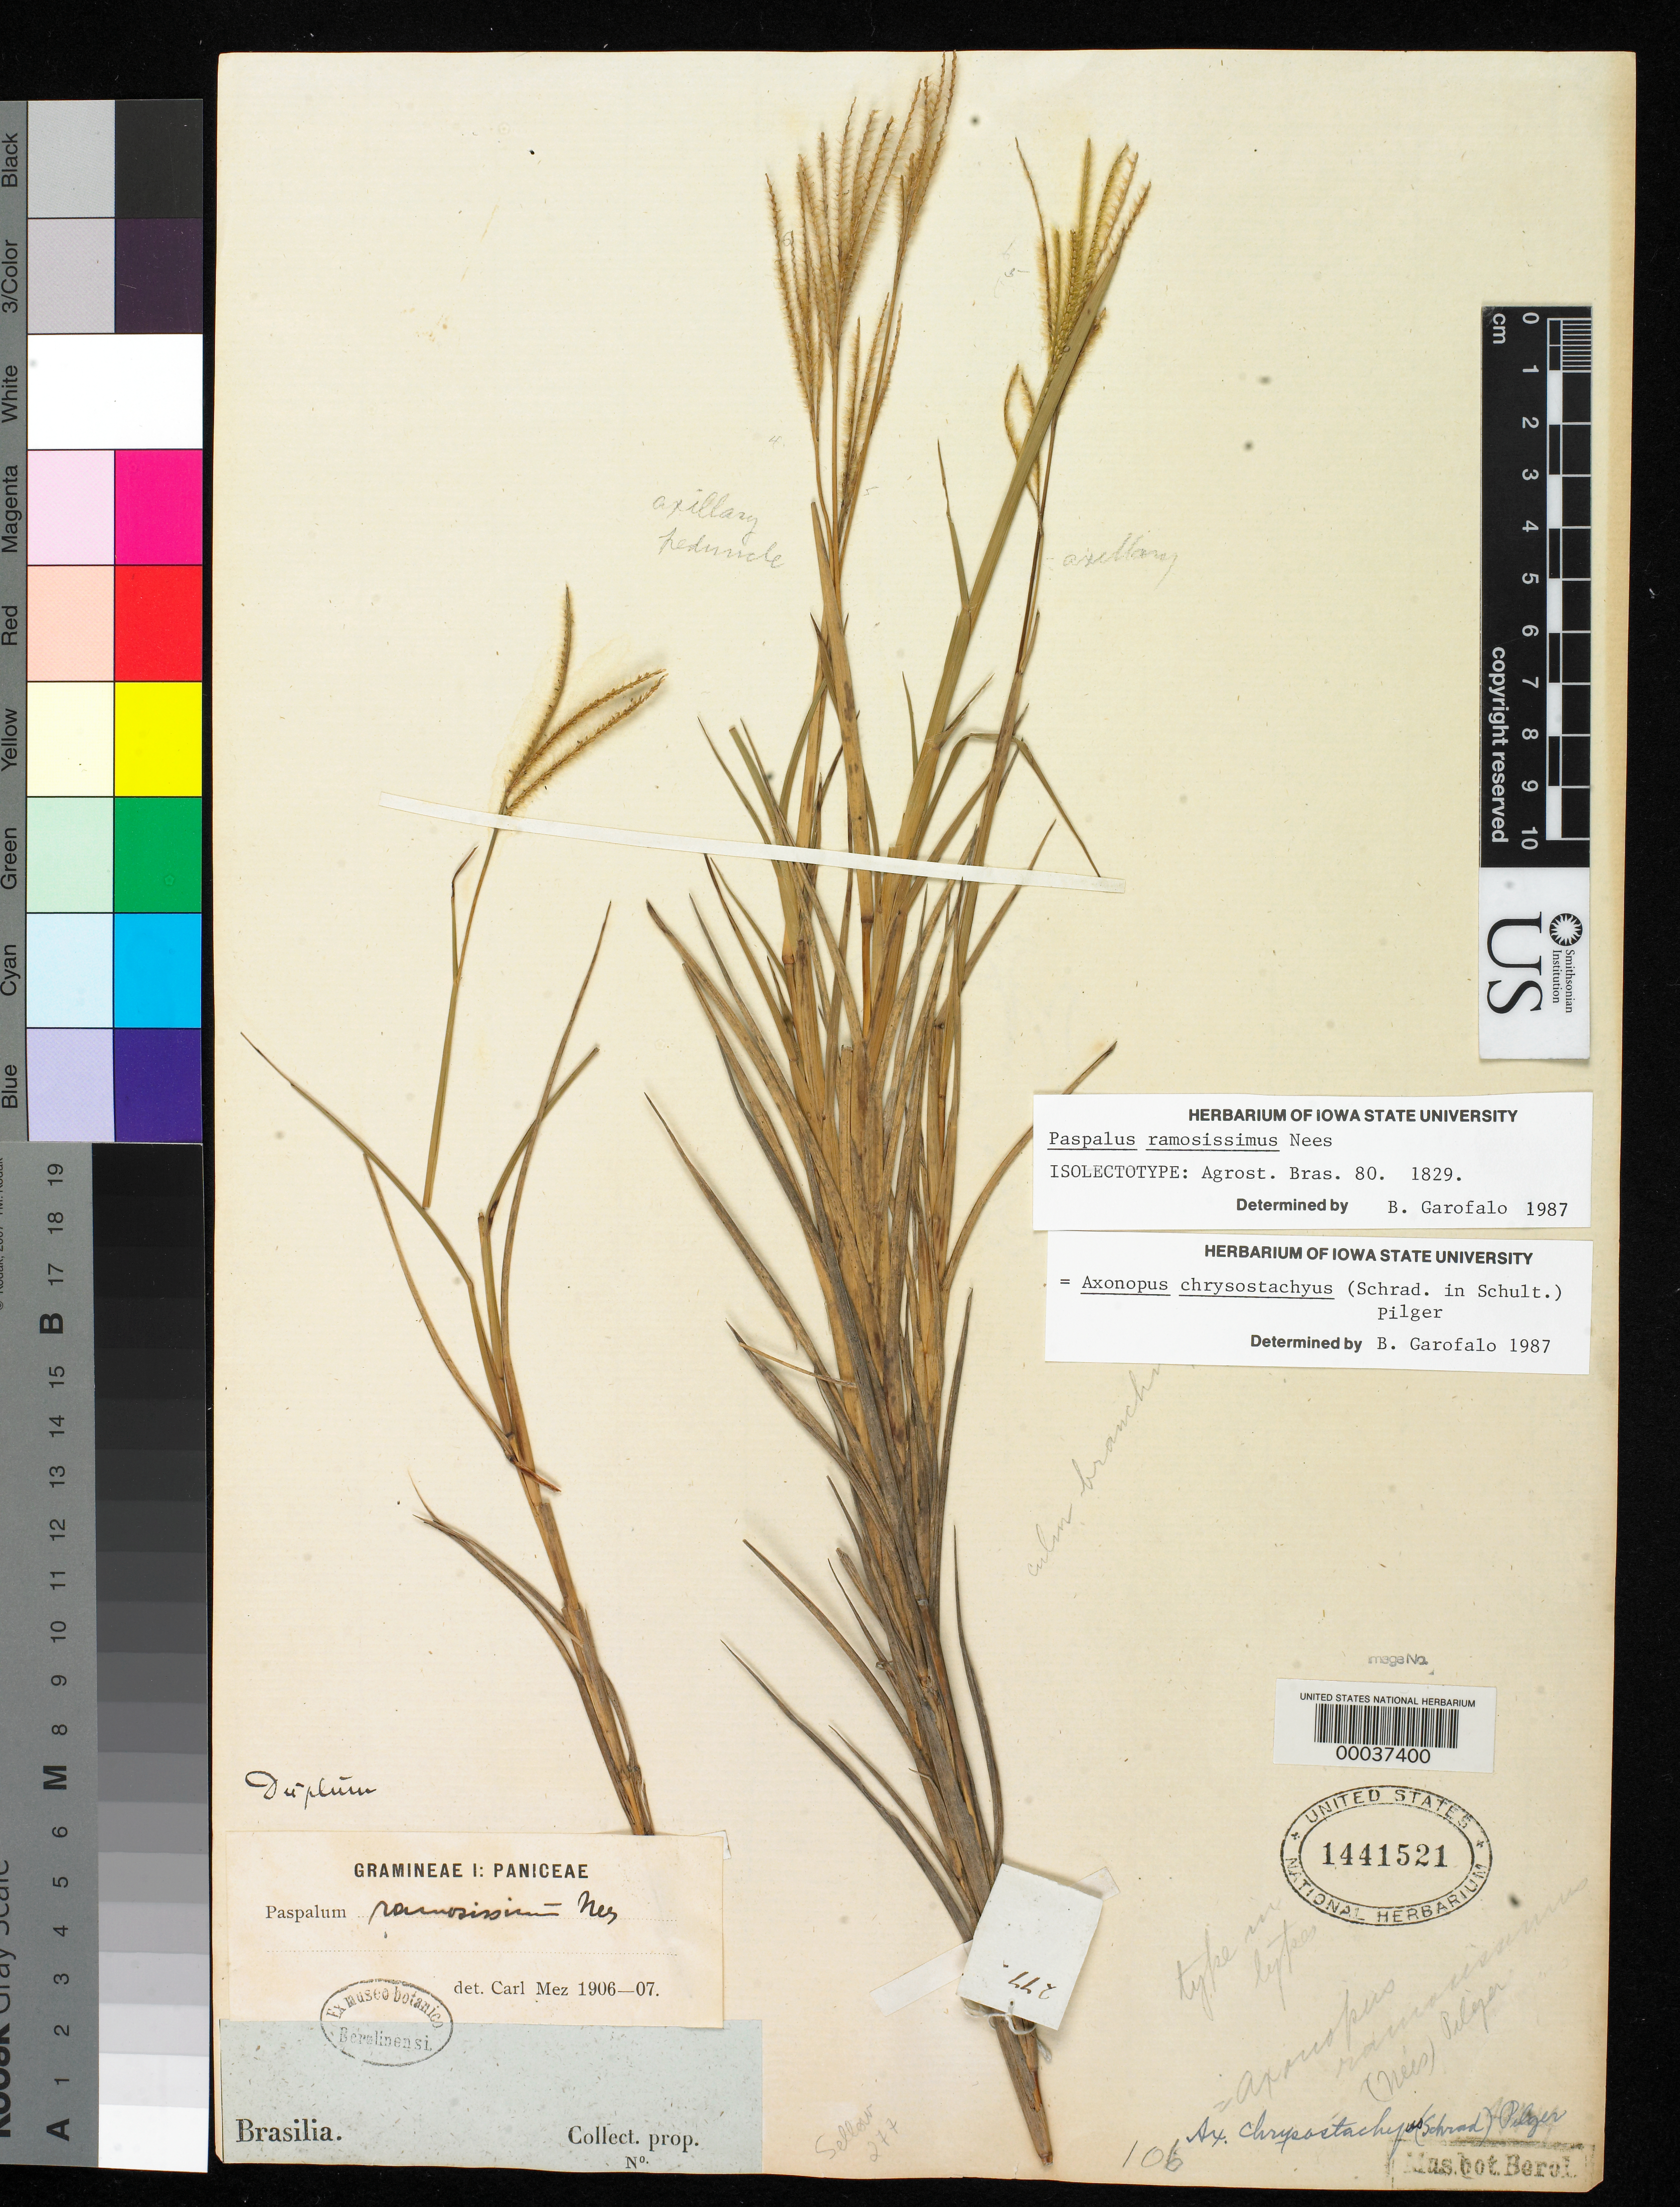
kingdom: Plantae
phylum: Tracheophyta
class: Liliopsida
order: Poales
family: Poaceae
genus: Paspalum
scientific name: Paspalum ramosissimus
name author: Nees in Mart.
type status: Isolectotype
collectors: F. Sellow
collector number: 277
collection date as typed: Apr ---- to -- Jun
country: Brazil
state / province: São Paulo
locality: Tambate.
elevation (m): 515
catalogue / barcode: US 1441521